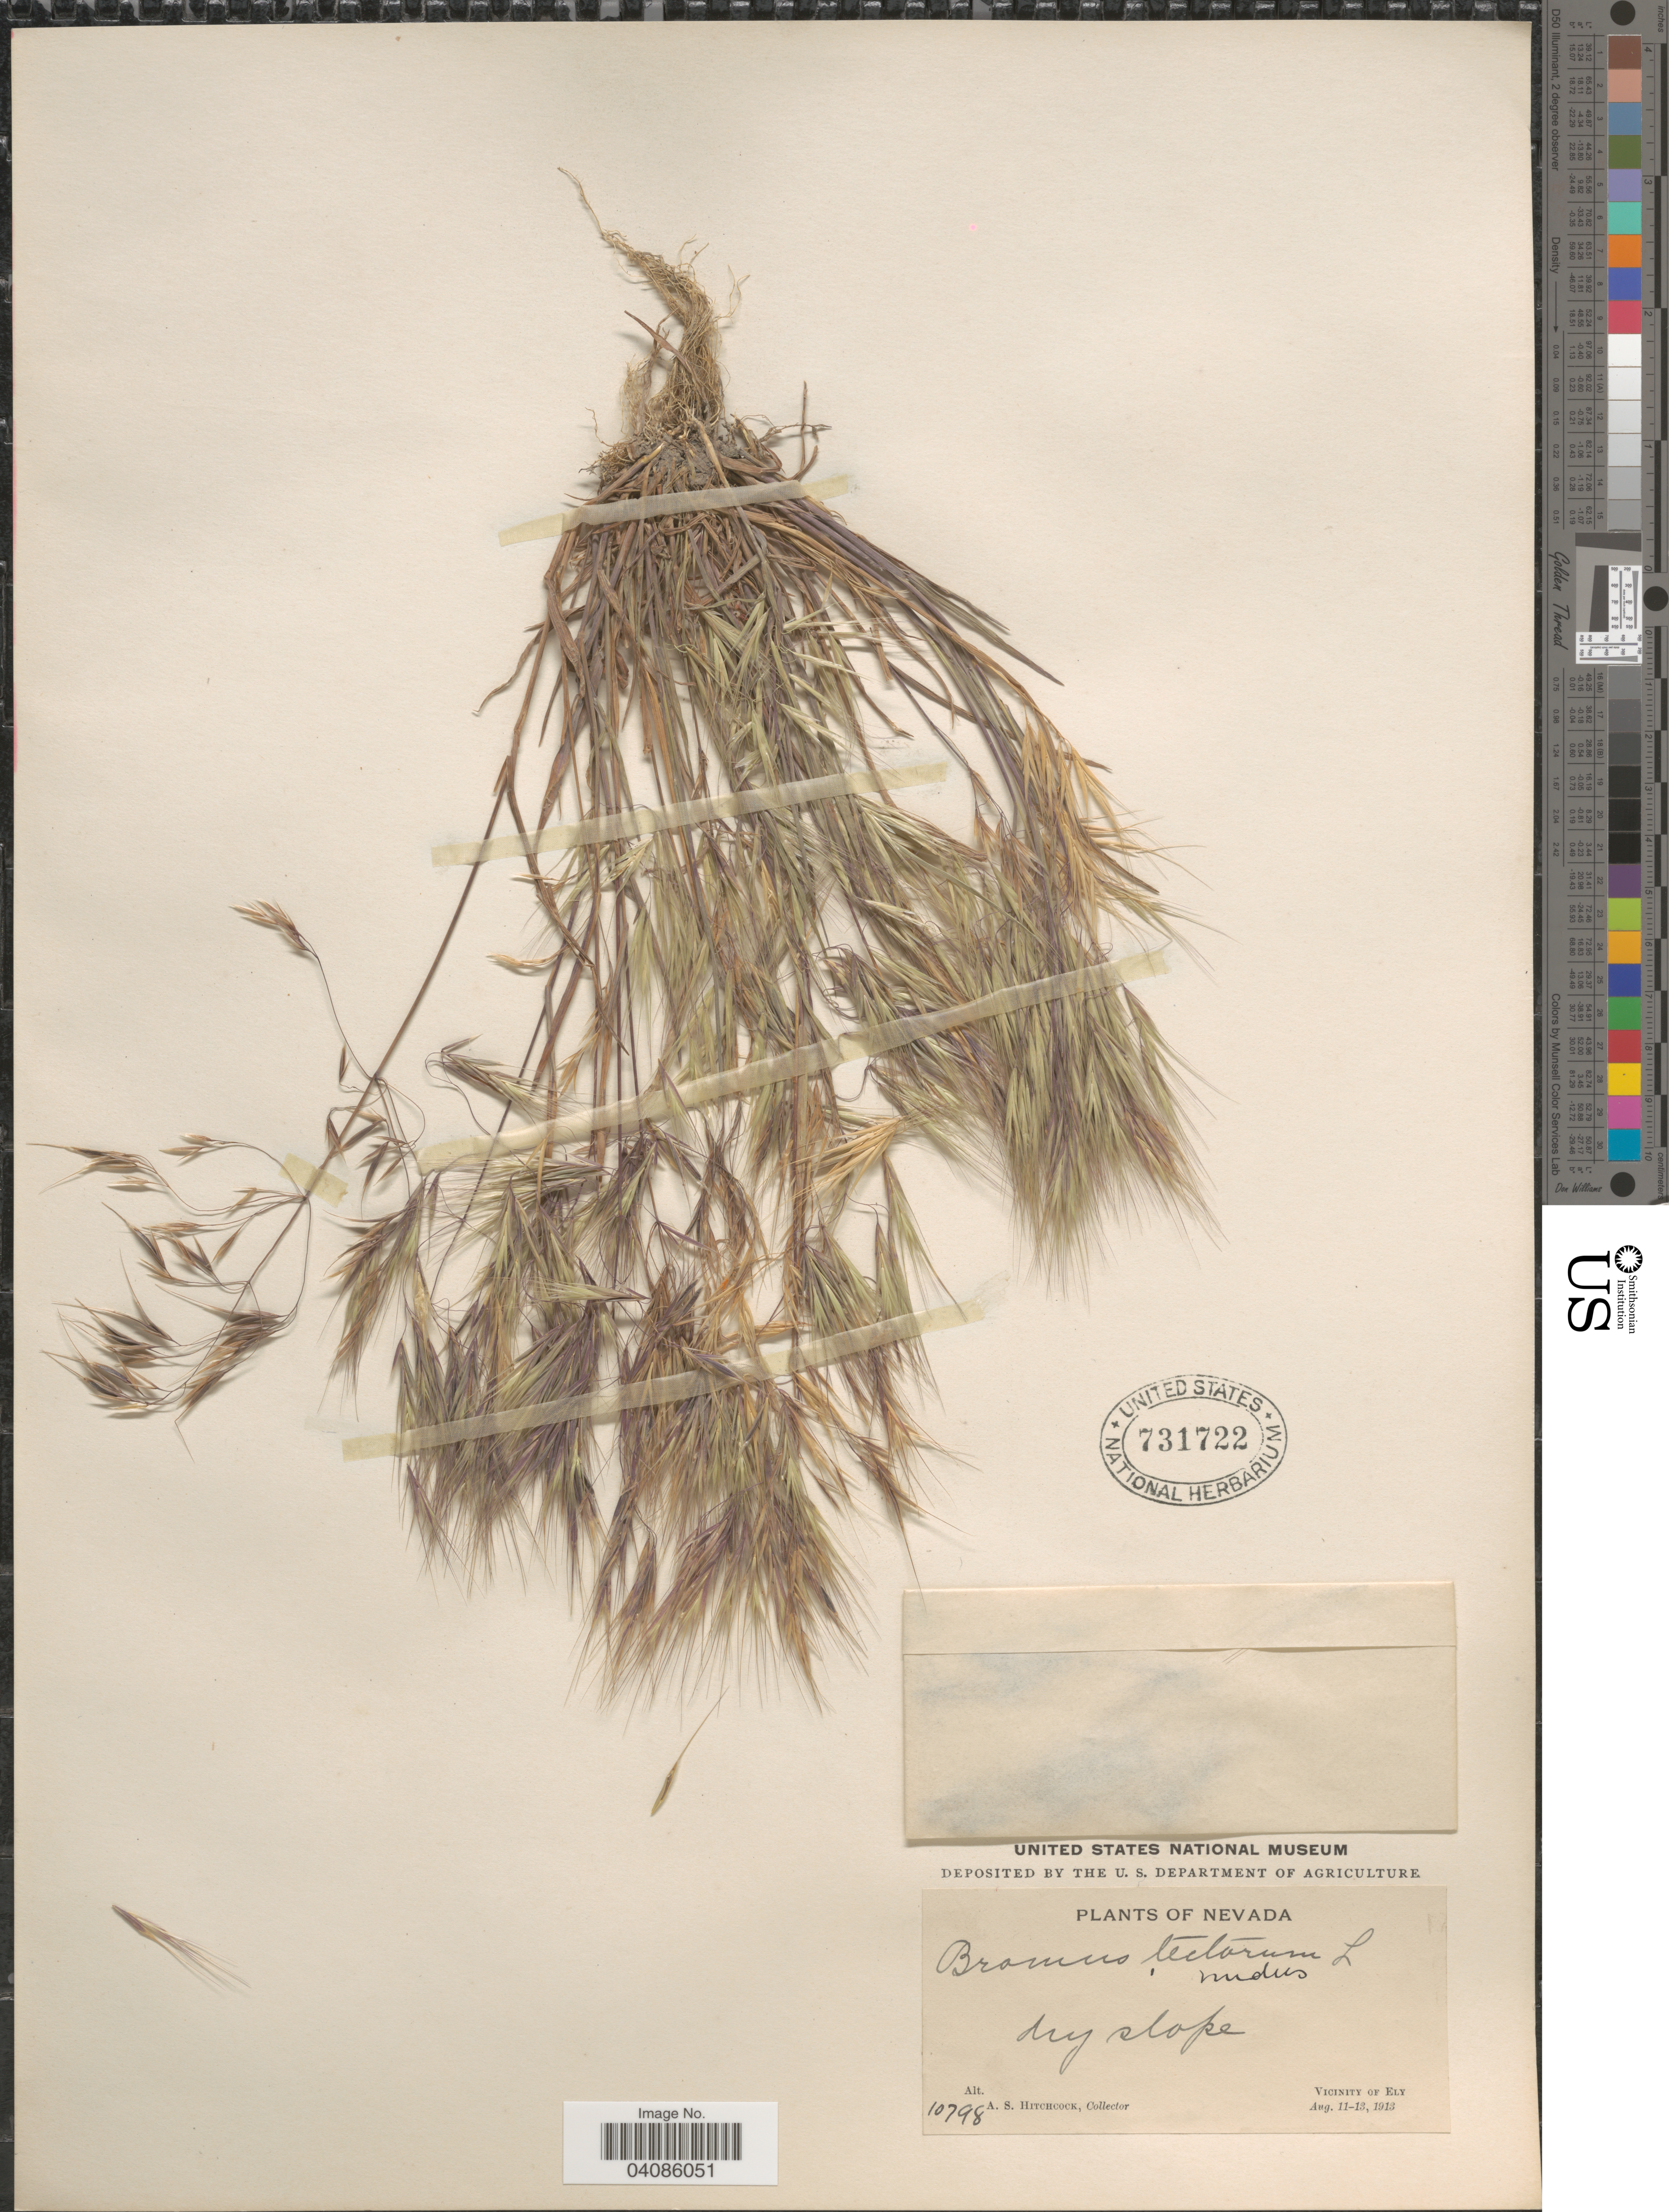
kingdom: Plantae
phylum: Tracheophyta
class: Liliopsida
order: Poales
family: Poaceae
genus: Bromus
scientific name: Bromus tectorum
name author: L.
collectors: A. S. Hitchcock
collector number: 10798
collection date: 1913-08-11/1913-08-13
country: United States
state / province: Nevada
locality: Vicinity of Ely.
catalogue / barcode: US 731722